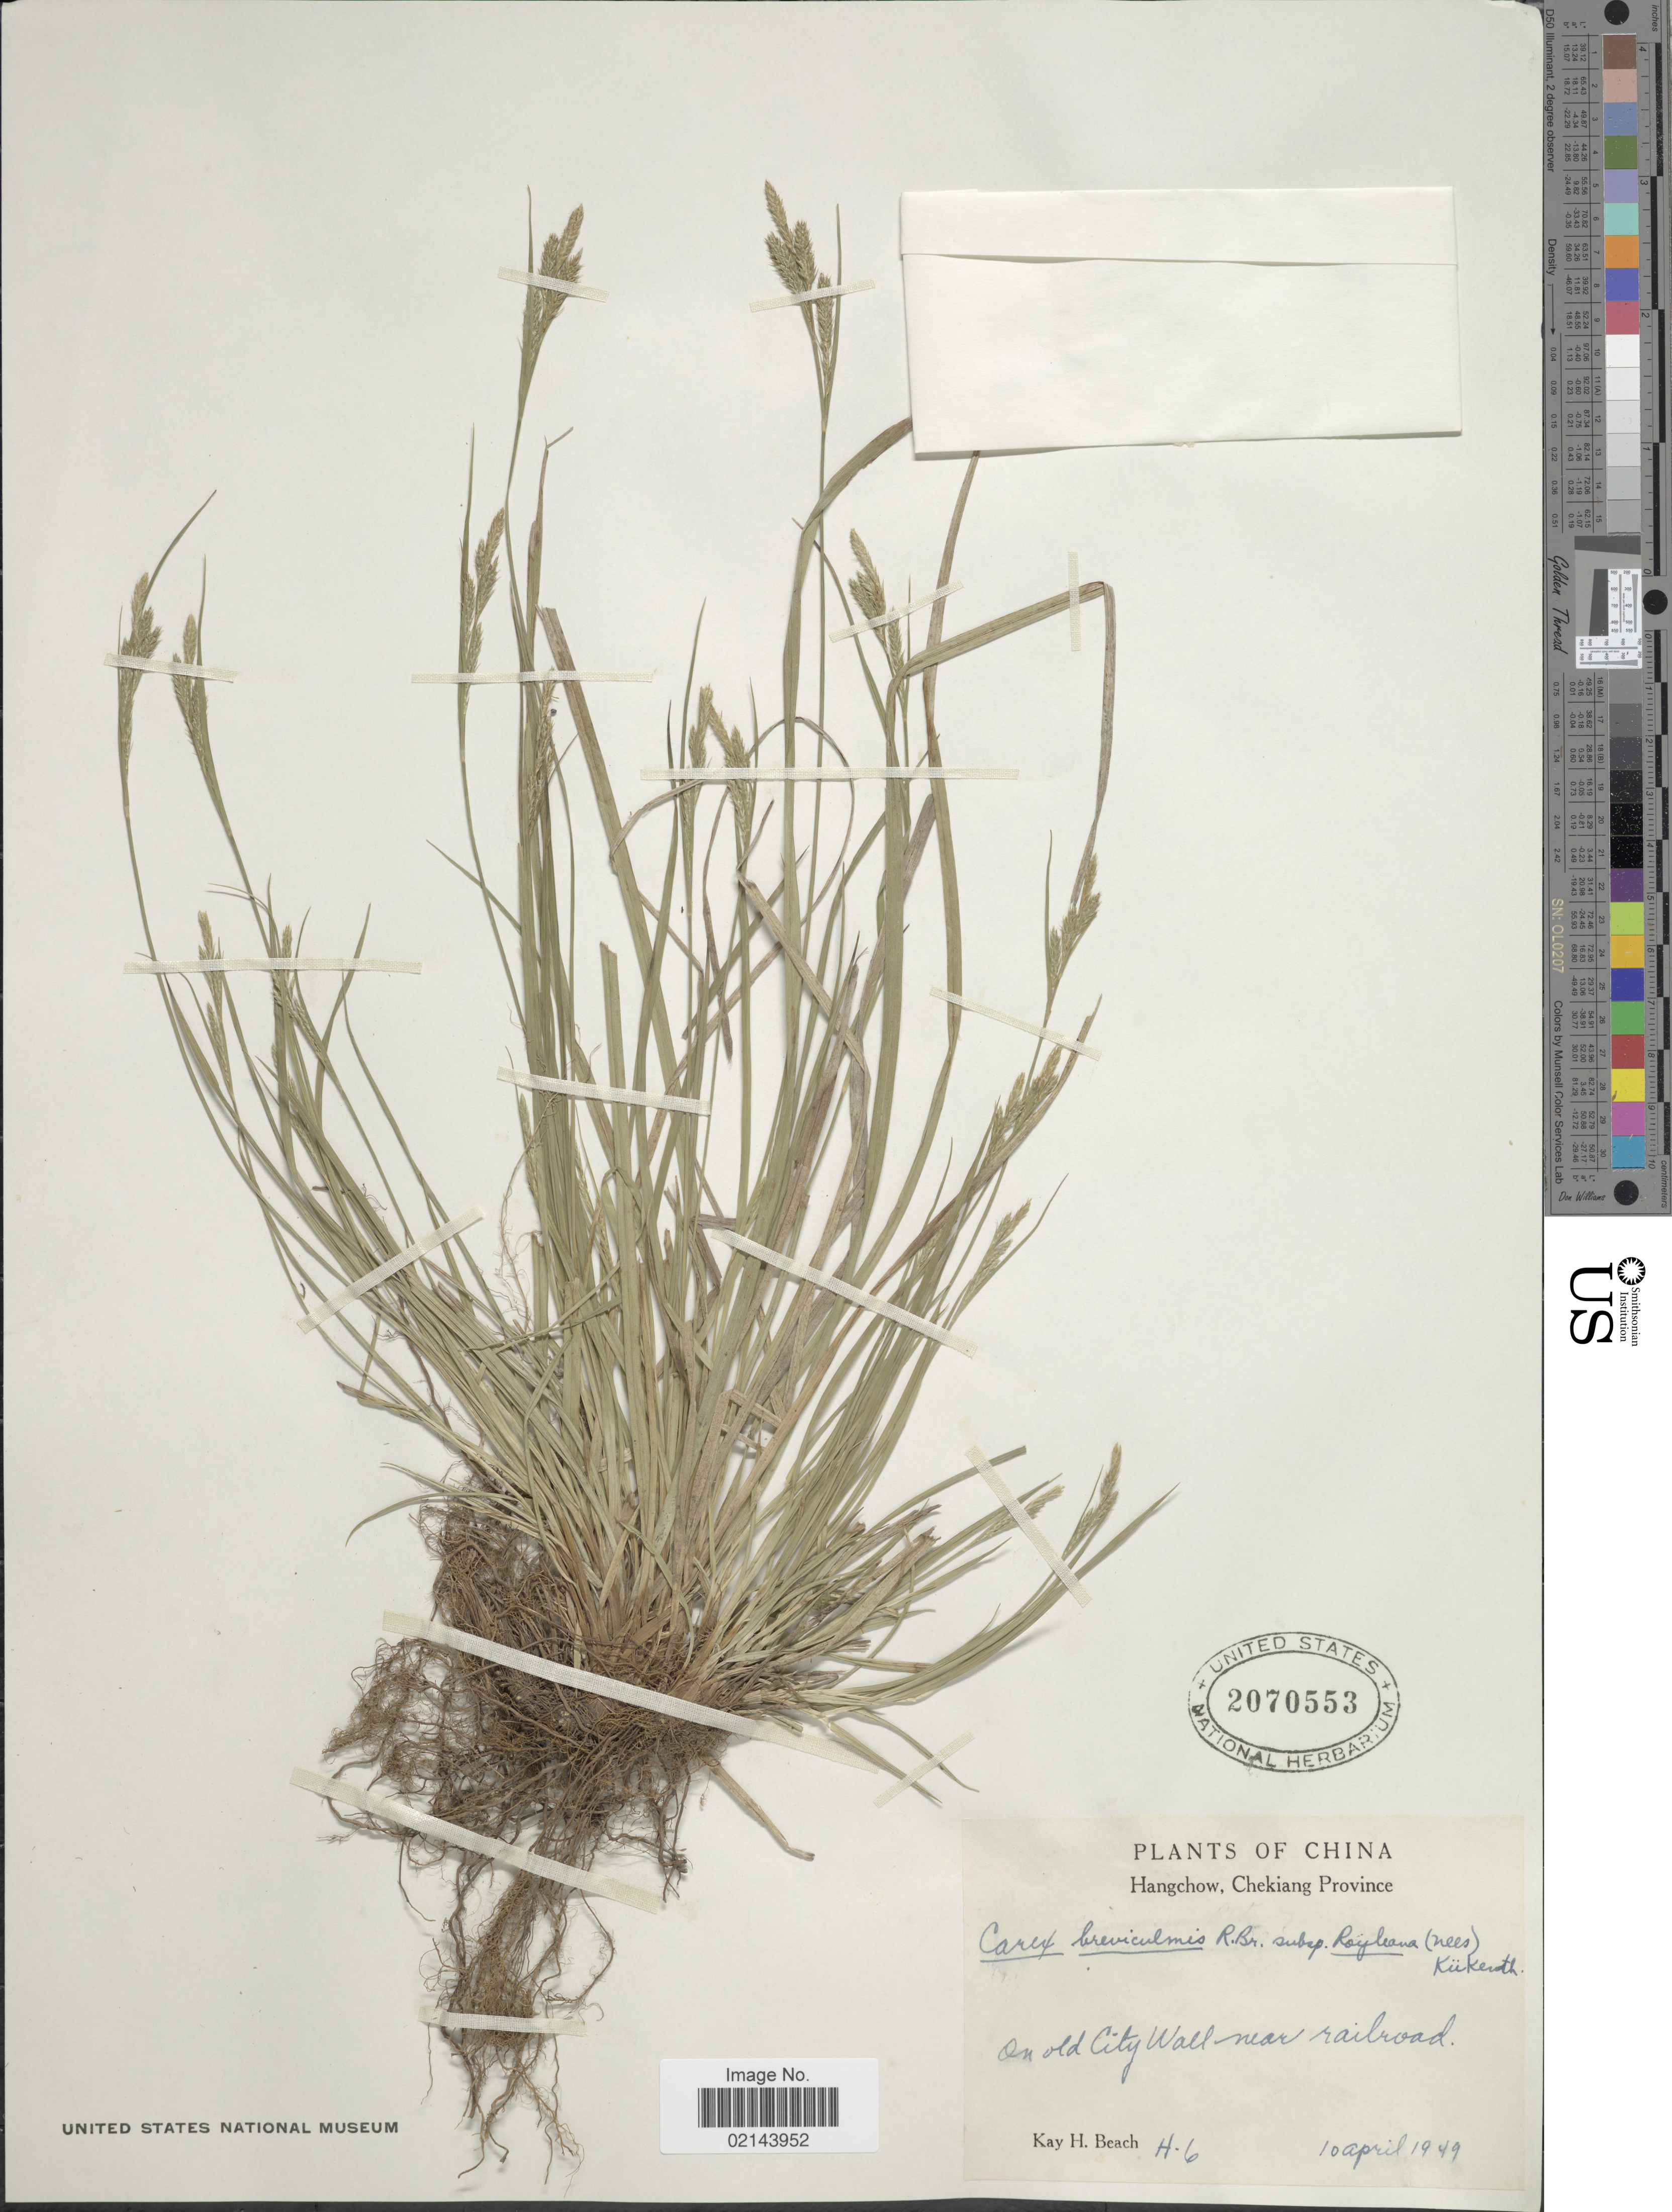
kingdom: Plantae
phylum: Tracheophyta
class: Liliopsida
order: Poales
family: Cyperaceae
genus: Carex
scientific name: Carex breviculmis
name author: R. Br.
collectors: K. H. Beach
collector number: H6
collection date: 1949-04-10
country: China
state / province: Zhejiang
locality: Hangchow, Chekiang, On old City Wall near railroad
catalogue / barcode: US 2070553